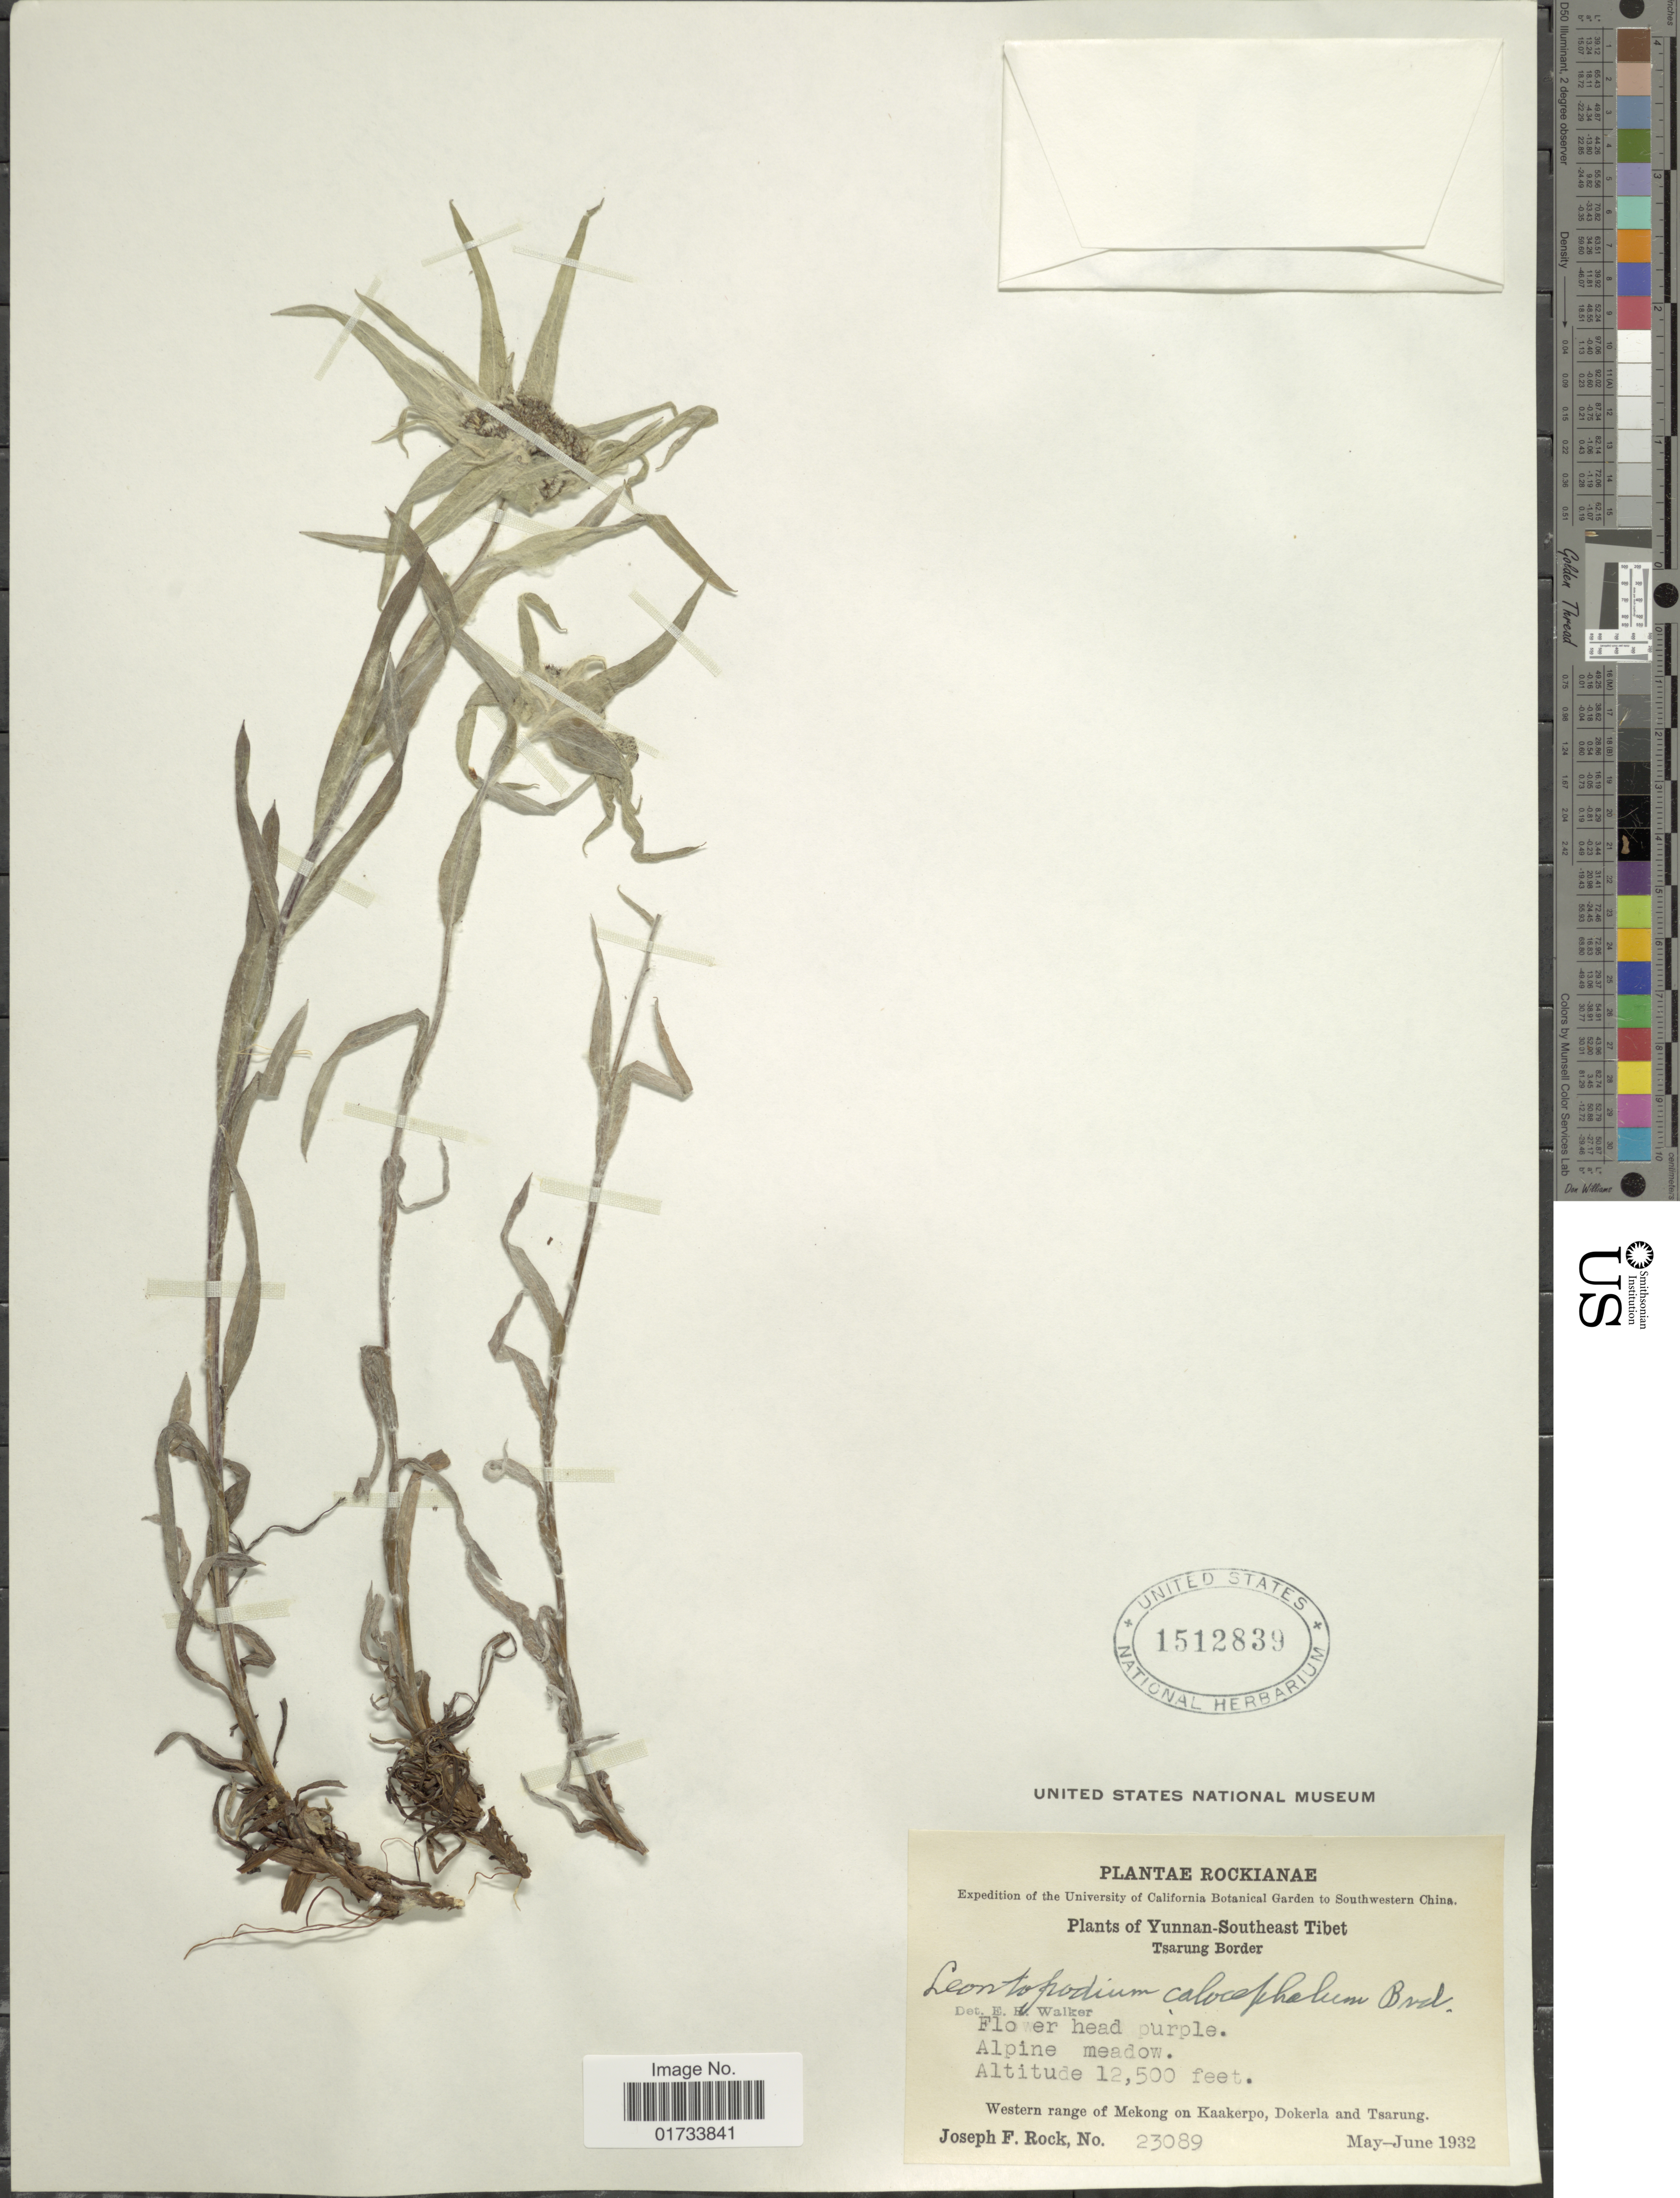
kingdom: Plantae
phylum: Tracheophyta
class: Magnoliopsida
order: Asterales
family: Asteraceae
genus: Leontopodium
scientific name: Leontopodium calocephalum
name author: (Franch.) Beauverd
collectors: J. F. Rock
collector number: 23089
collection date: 1932-05/1932-06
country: China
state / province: Yunnan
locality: Rockianae, Yunnan-southeast Tibet, Tsarung border, Alpine meadow, western range of Mekong on Kaakerpo, Dokerla and Tsarung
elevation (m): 3810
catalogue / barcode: US 1512839